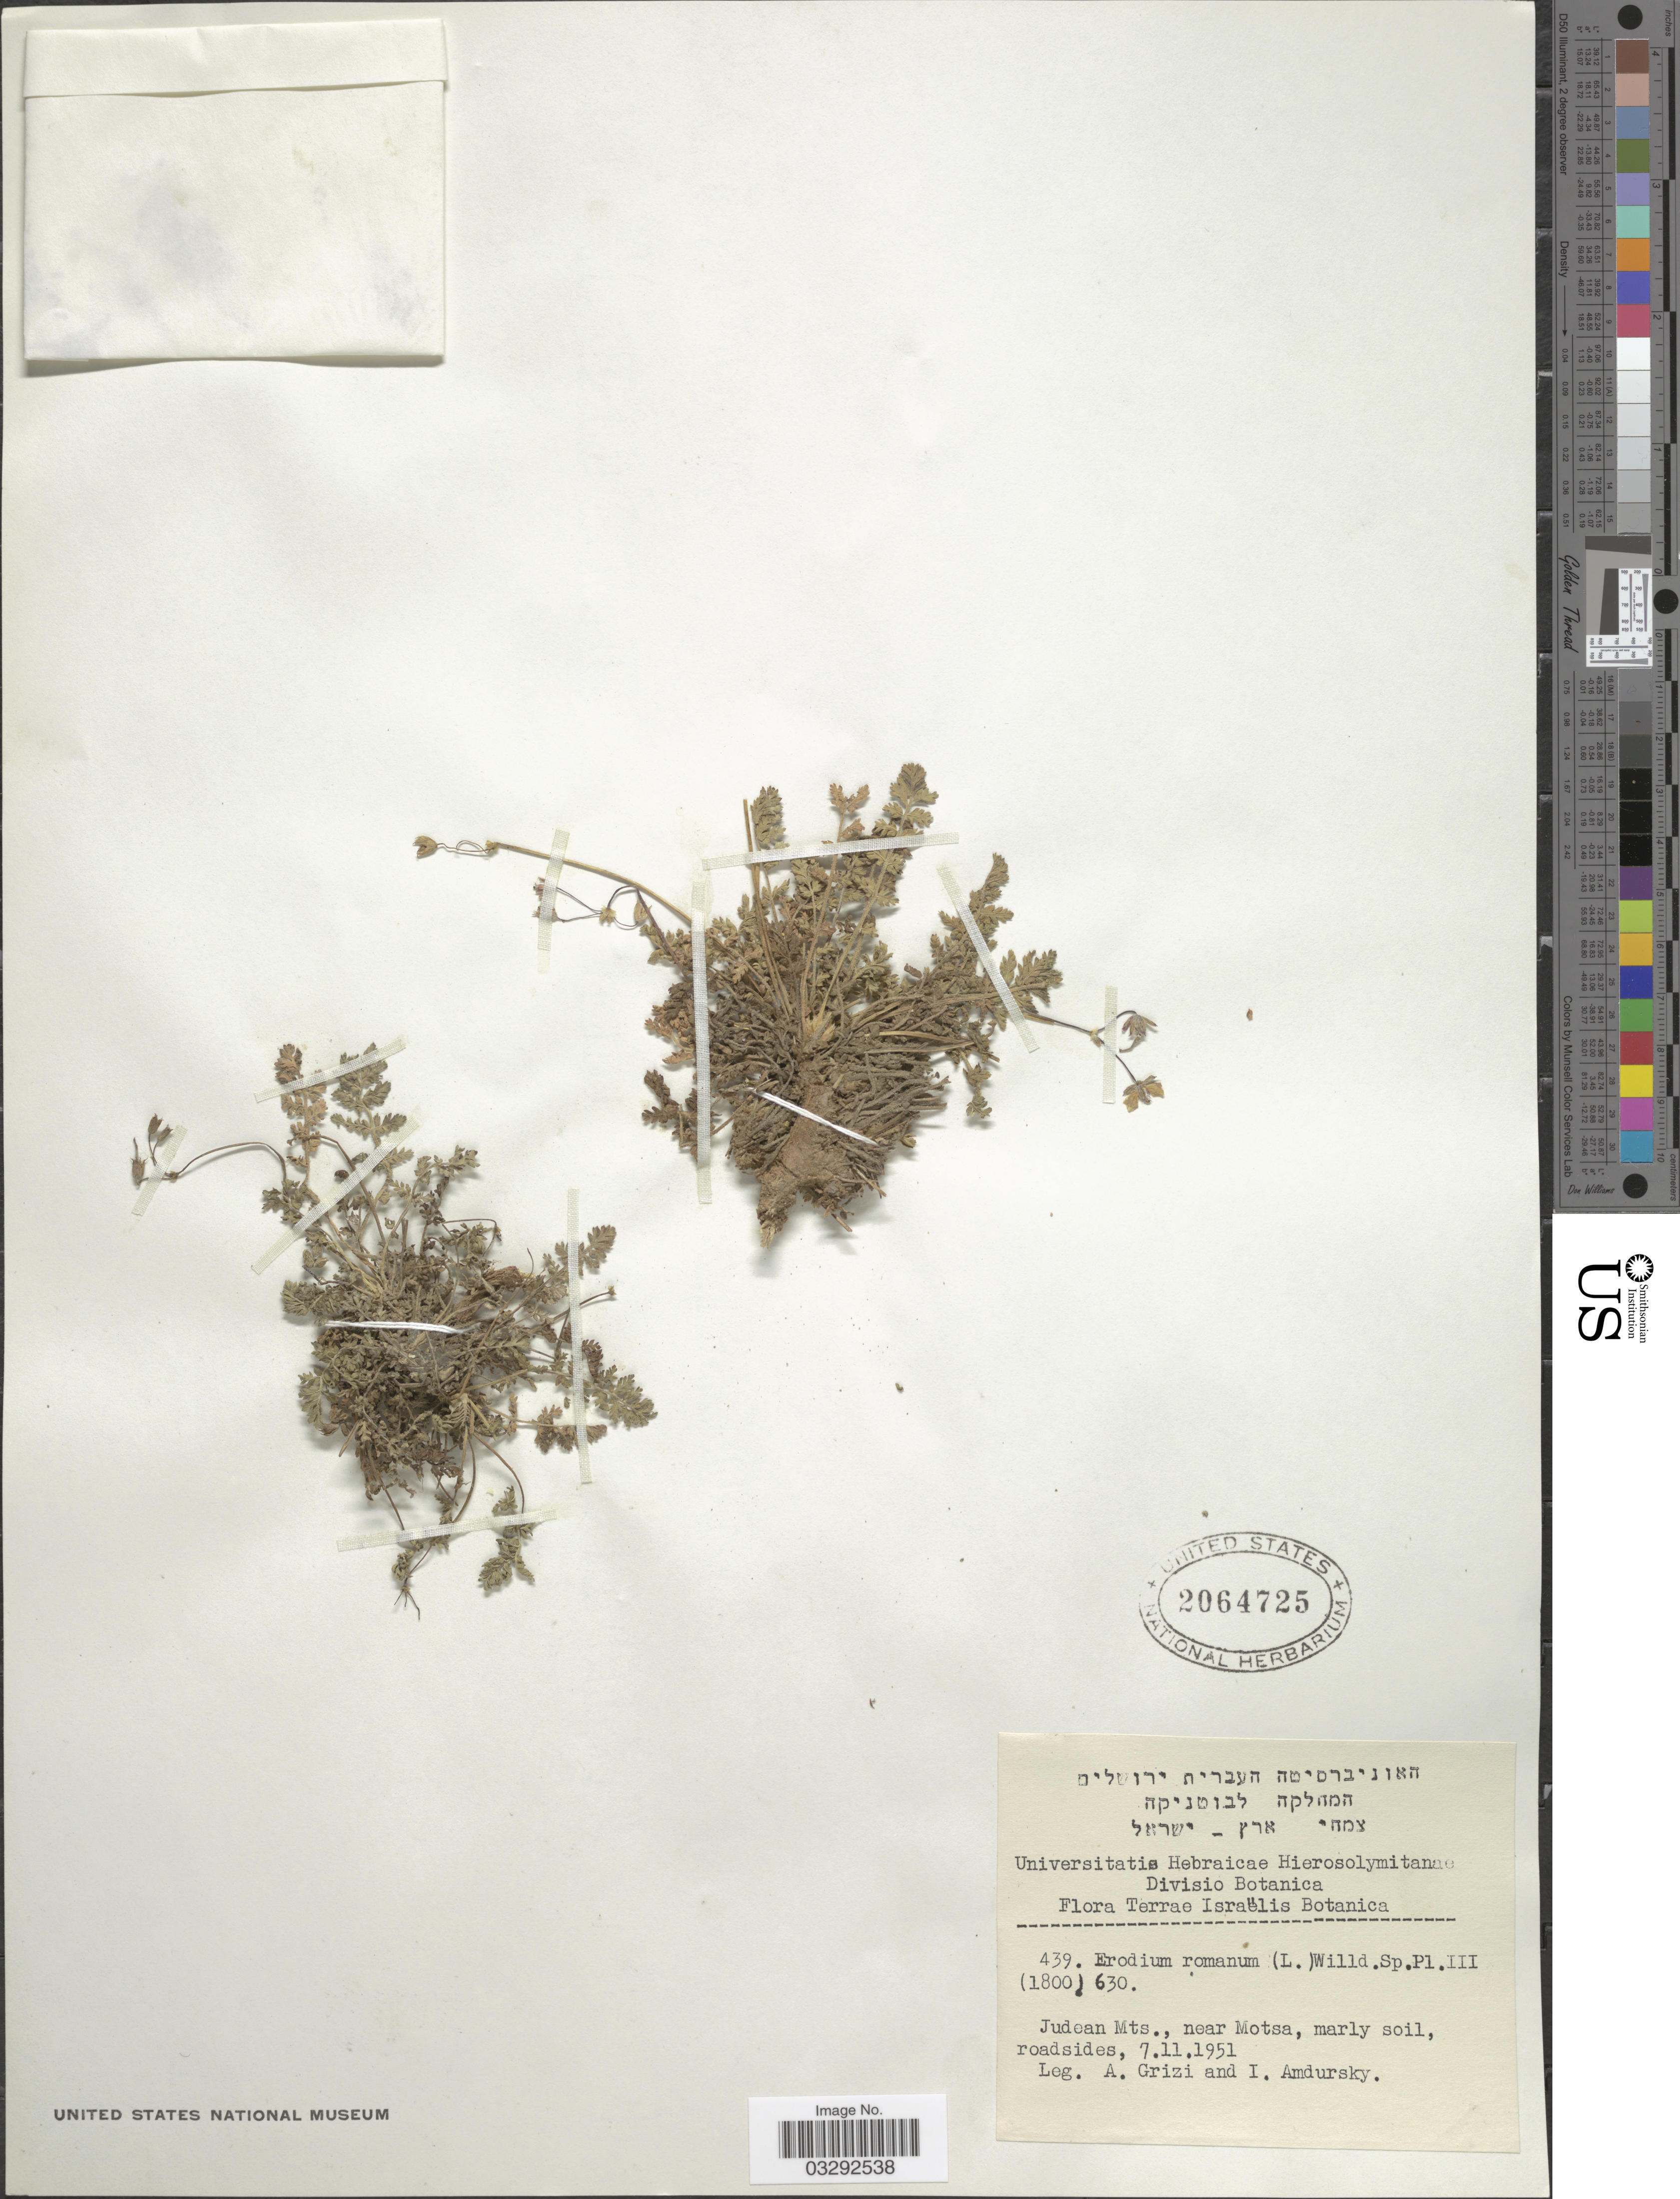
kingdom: Plantae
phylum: Tracheophyta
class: Magnoliopsida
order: Geraniales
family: Geraniaceae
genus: Erodium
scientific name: Erodium romanum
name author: (Burm. f.) L'Hér.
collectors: A. Grizi & I. Amdursky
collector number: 439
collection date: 1951-11-07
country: Israel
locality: Judean Mts., near Motsa.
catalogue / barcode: US 2064725